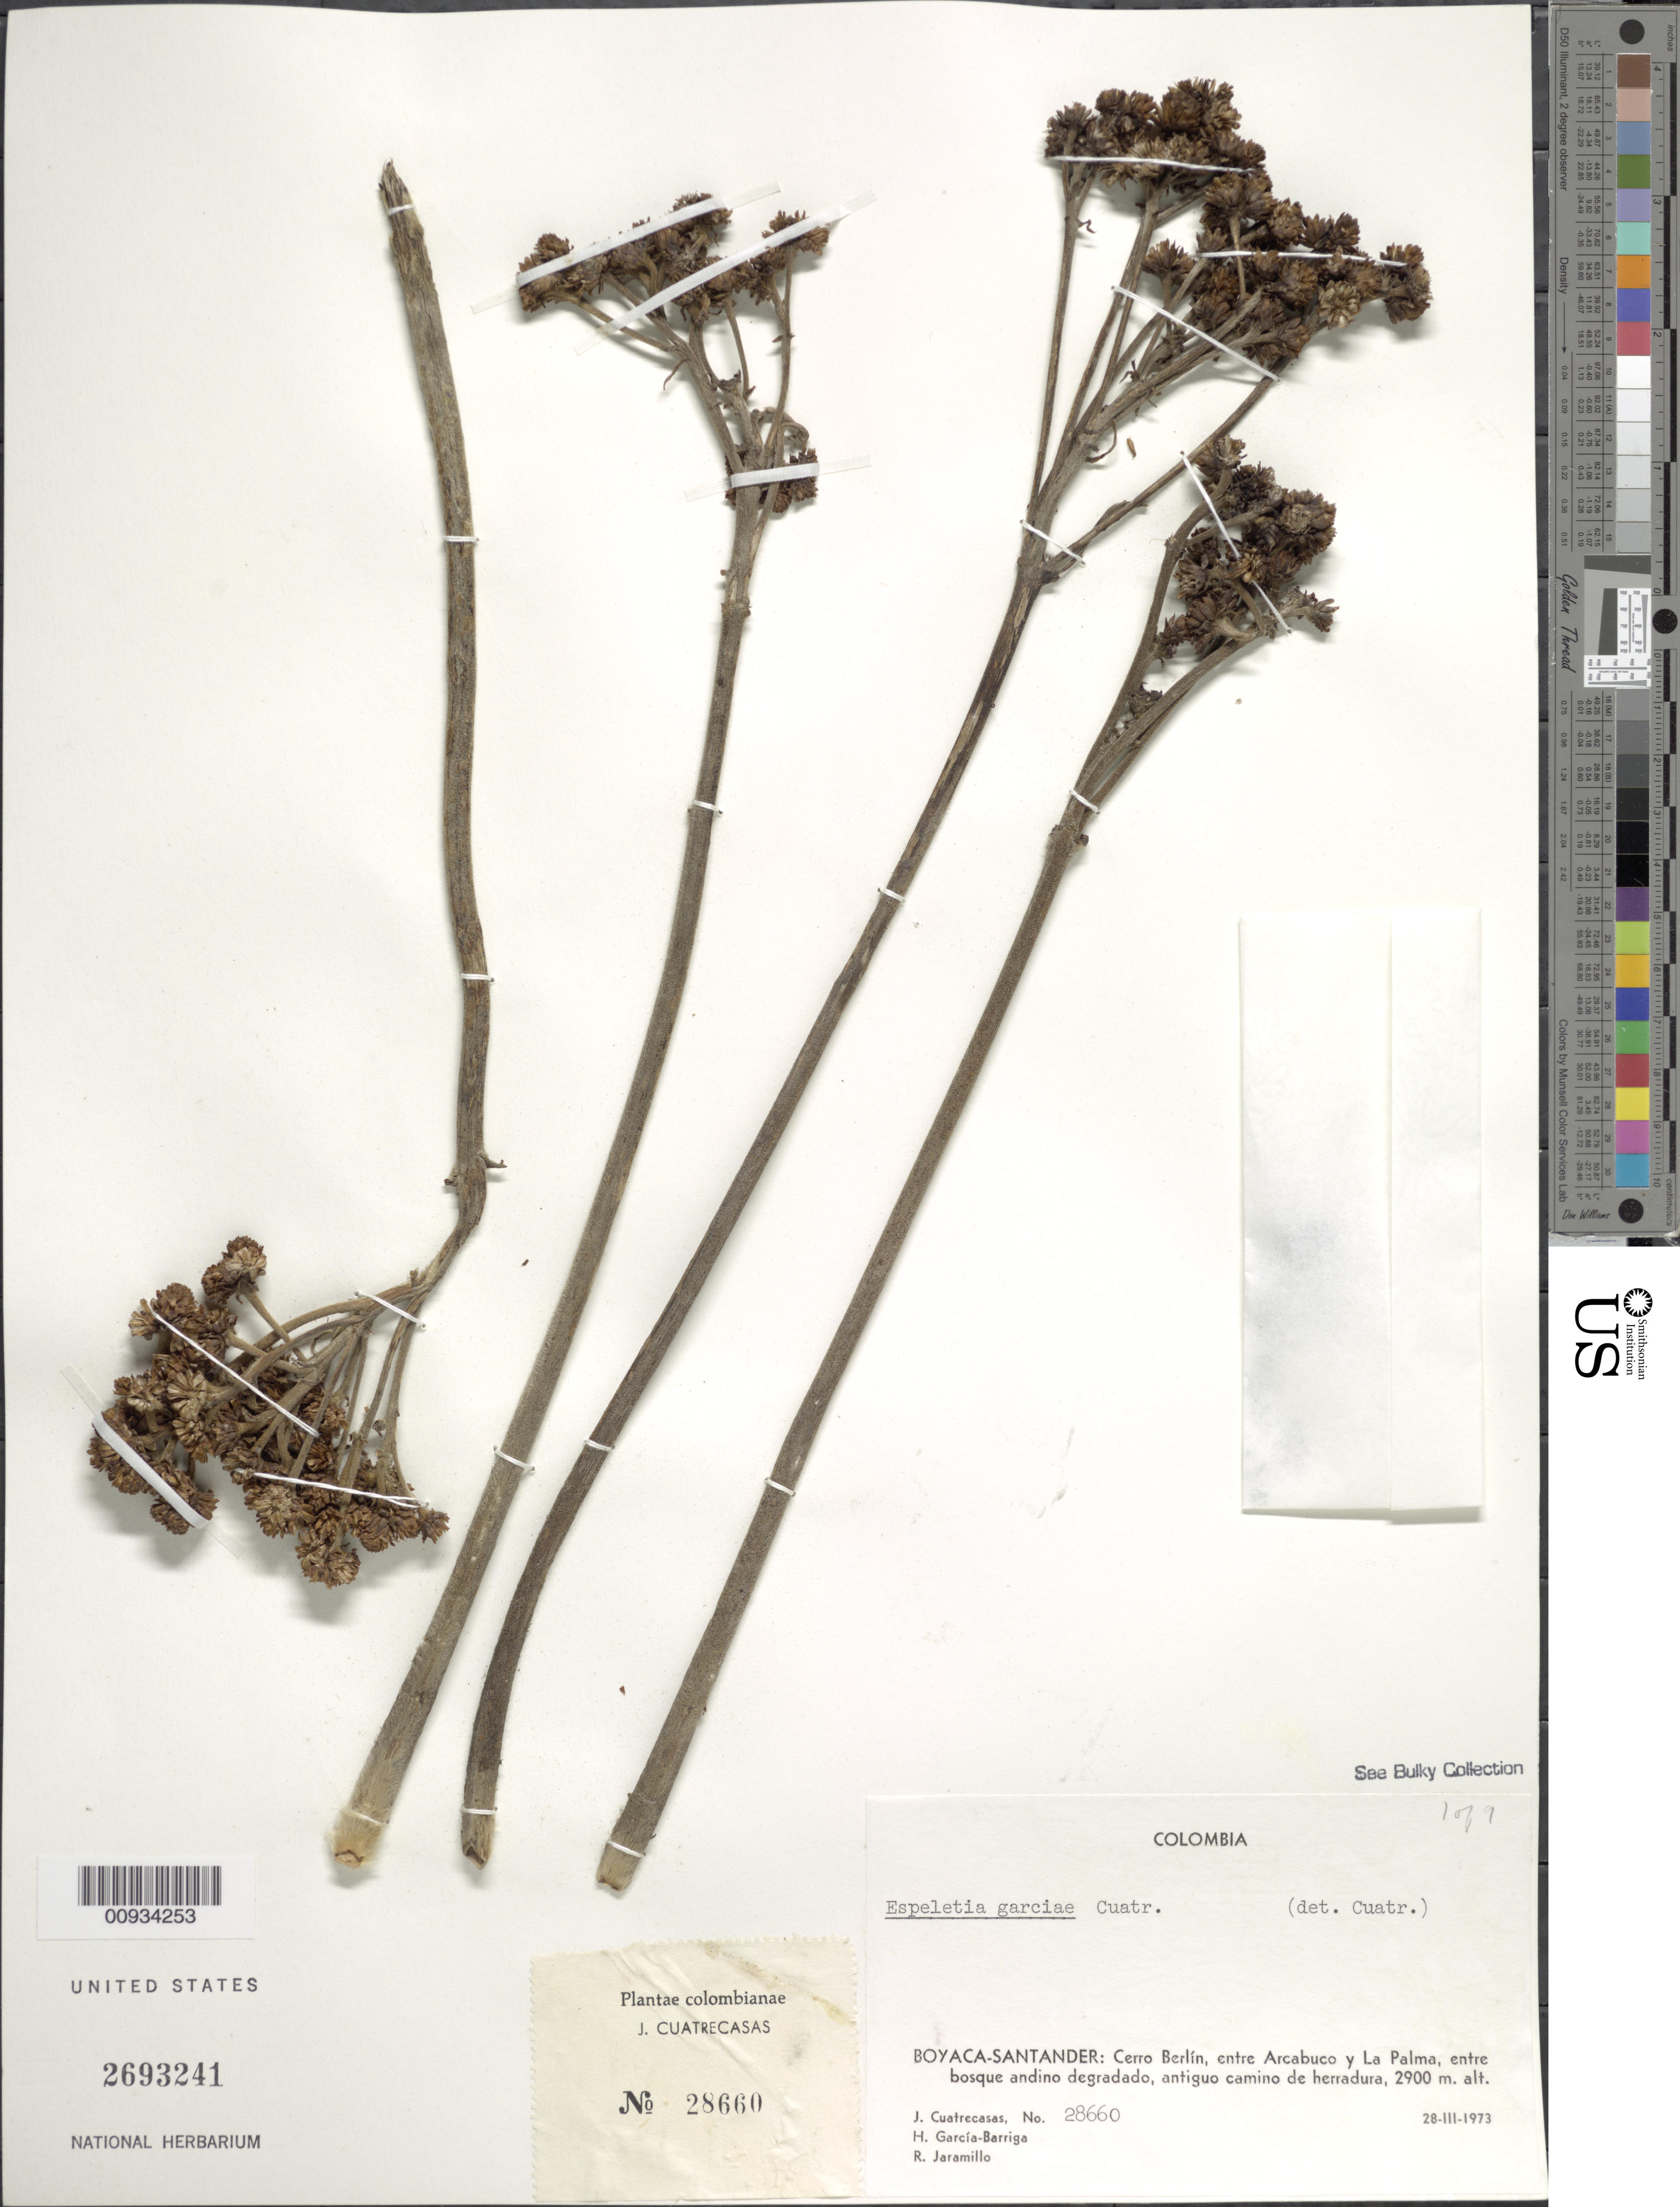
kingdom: Plantae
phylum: Tracheophyta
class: Magnoliopsida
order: Asterales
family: Asteraceae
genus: Espeletiopsis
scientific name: Espeletiopsis garciae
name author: (Cuatrec.) Cuatrec.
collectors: J. Cuatrecasas, H. García Barriga & R. Jaramillo M.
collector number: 28660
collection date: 1973-03-28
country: Colombia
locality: Boyaca-Santander: Cerro Berlin, entre Arcabuco y La Palma, entre bosque andino degradado, antigua camino de herradura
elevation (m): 2900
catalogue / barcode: US 2693241